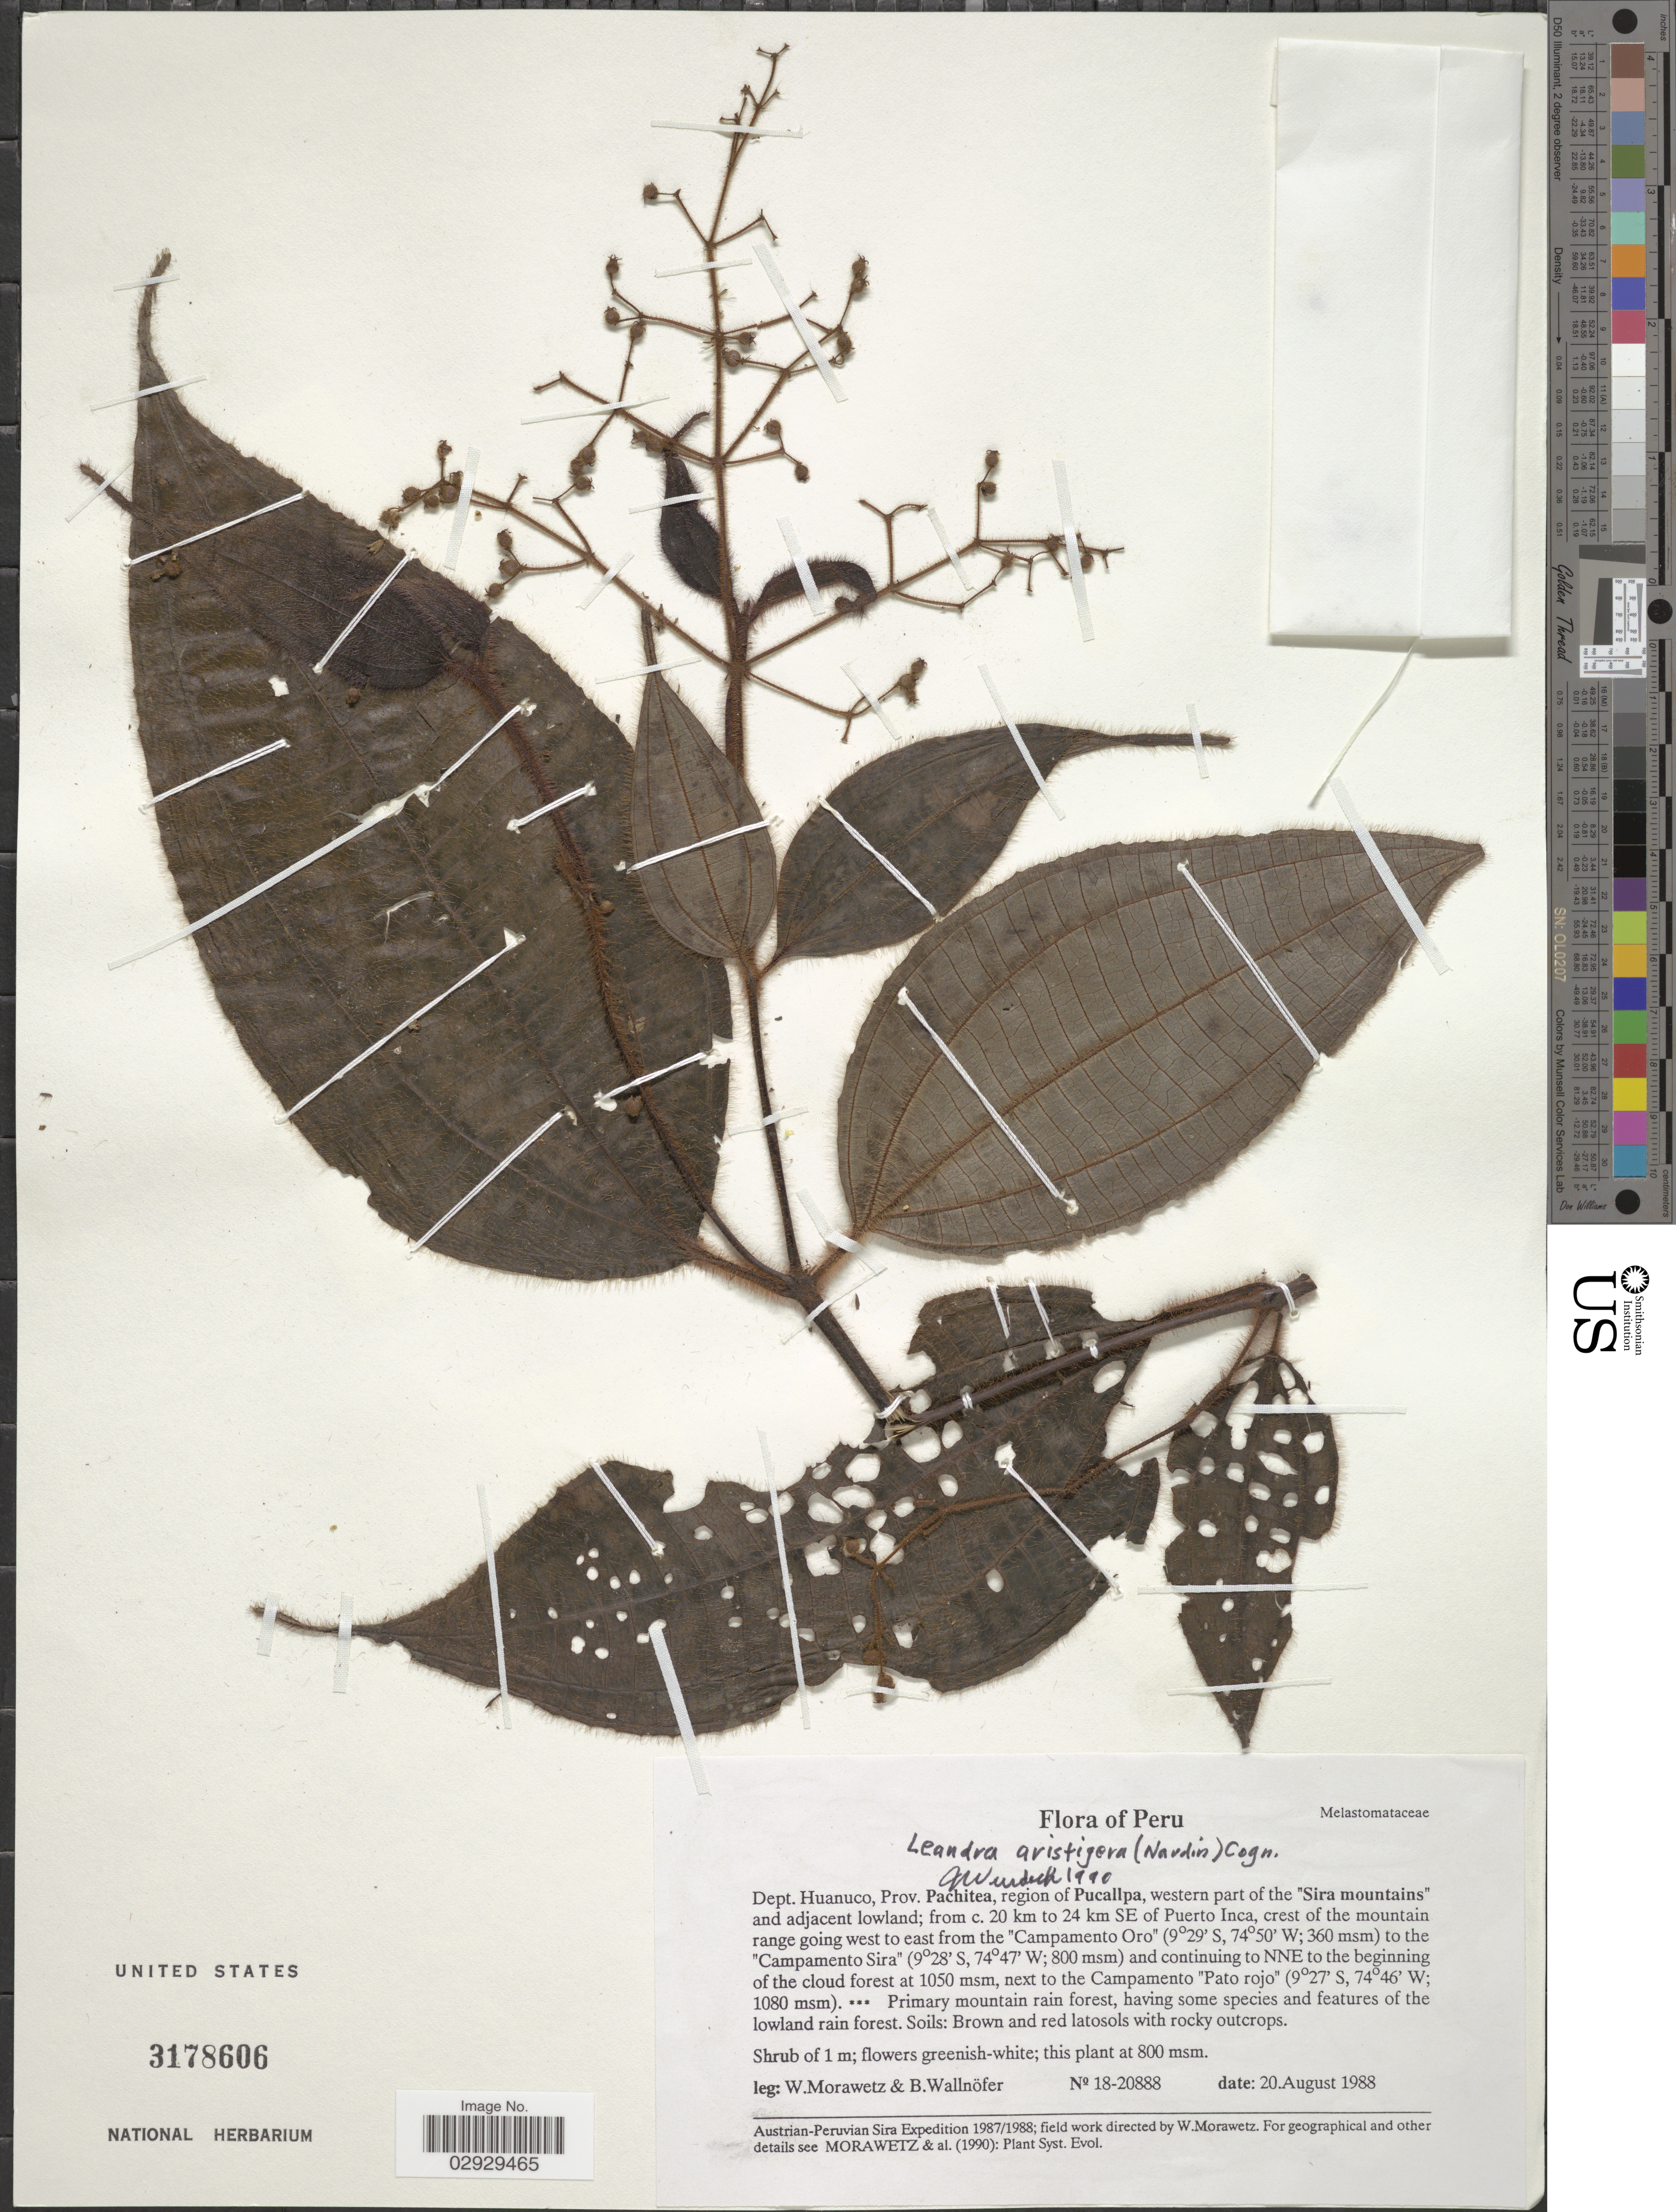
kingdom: Plantae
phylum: Tracheophyta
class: Magnoliopsida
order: Myrtales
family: Melastomataceae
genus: Leandra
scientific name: Leandra aristigera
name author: (Naudin) Cogn.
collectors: W. Morawetz & B. Wallnöfer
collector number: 18-20888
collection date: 1988-08-20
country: Peru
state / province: Huánuco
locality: Dept. Huanuco, Prov. Pachitea, region of Pucallpa, western part of the "Sira mountains" and adjacent lowland; from c. 20 km to 24 km SE of Puerto Inca, crest of the mountain range going west to east from the "Campamento Oro" to the "Campamento Sira" and continuing to NNE to the beginning of the cloud forest, next to Campamento "Pato rojo".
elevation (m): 360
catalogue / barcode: US 3178606